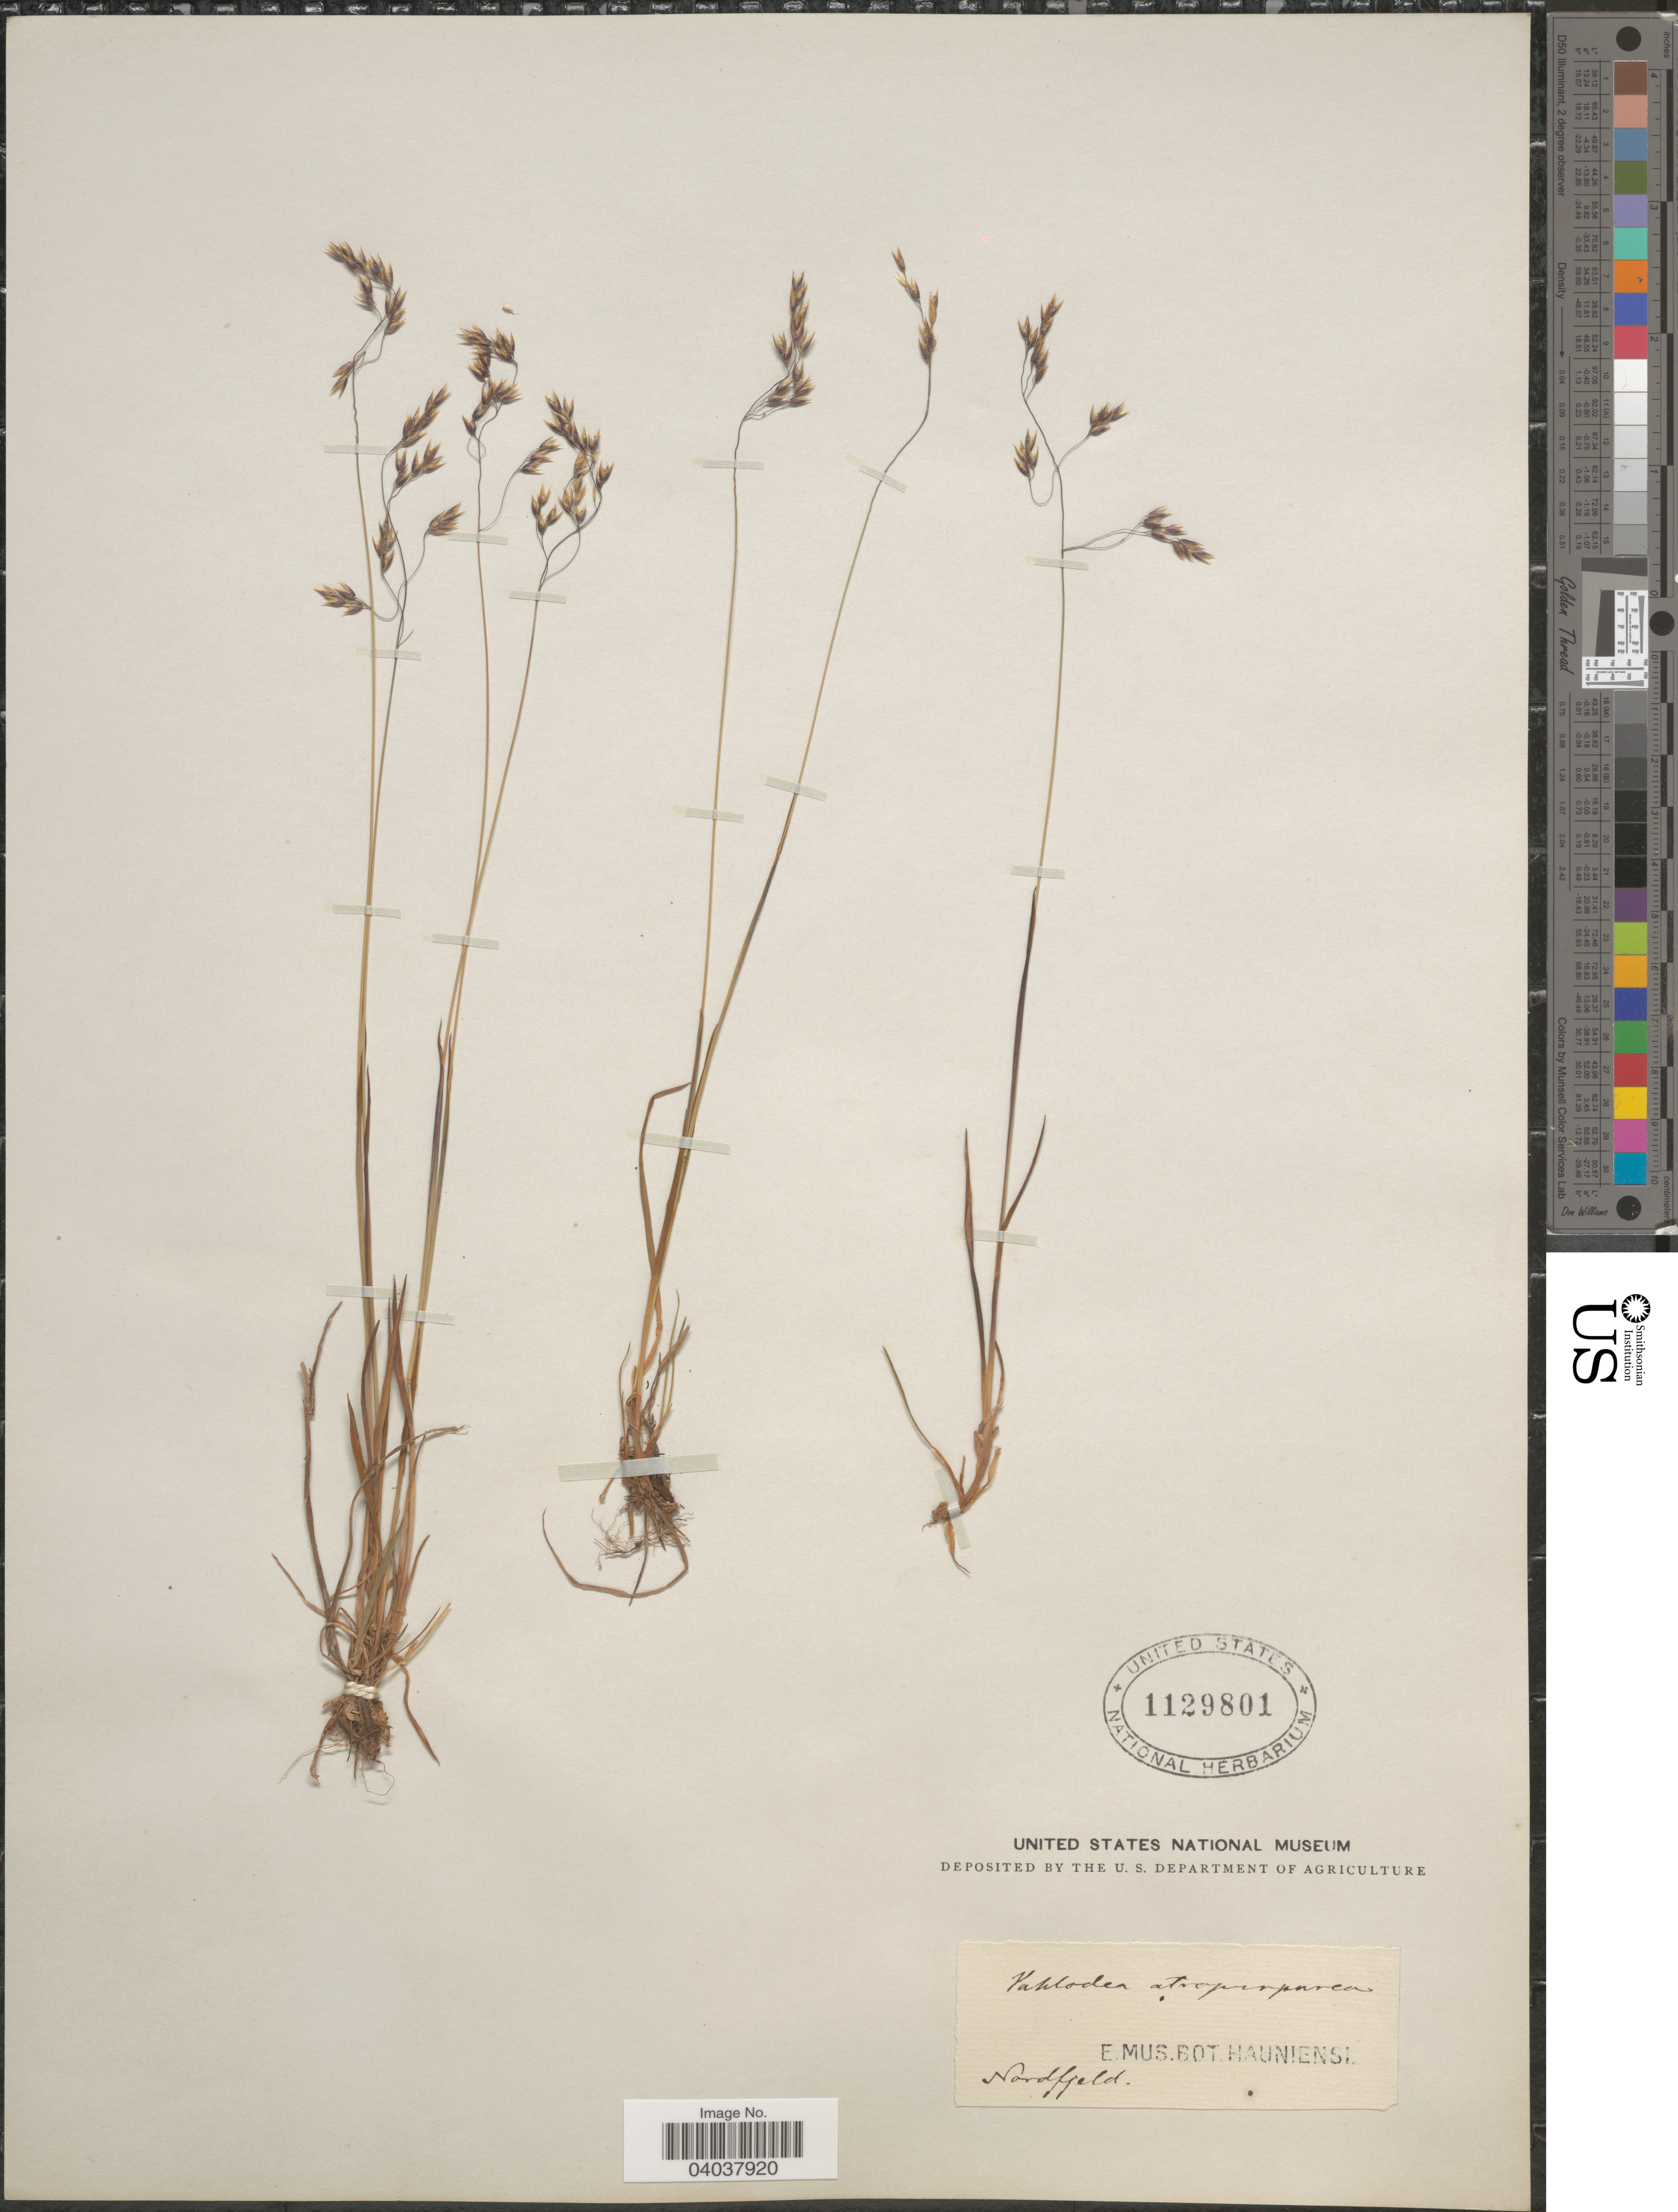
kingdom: Plantae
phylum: Tracheophyta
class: Liliopsida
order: Poales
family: Poaceae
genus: Vahlodea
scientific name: Vahlodea atropurpurea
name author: (Wahlenb.) Fr. ex Hartm.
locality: Nordfjeld.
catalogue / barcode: US 1129801